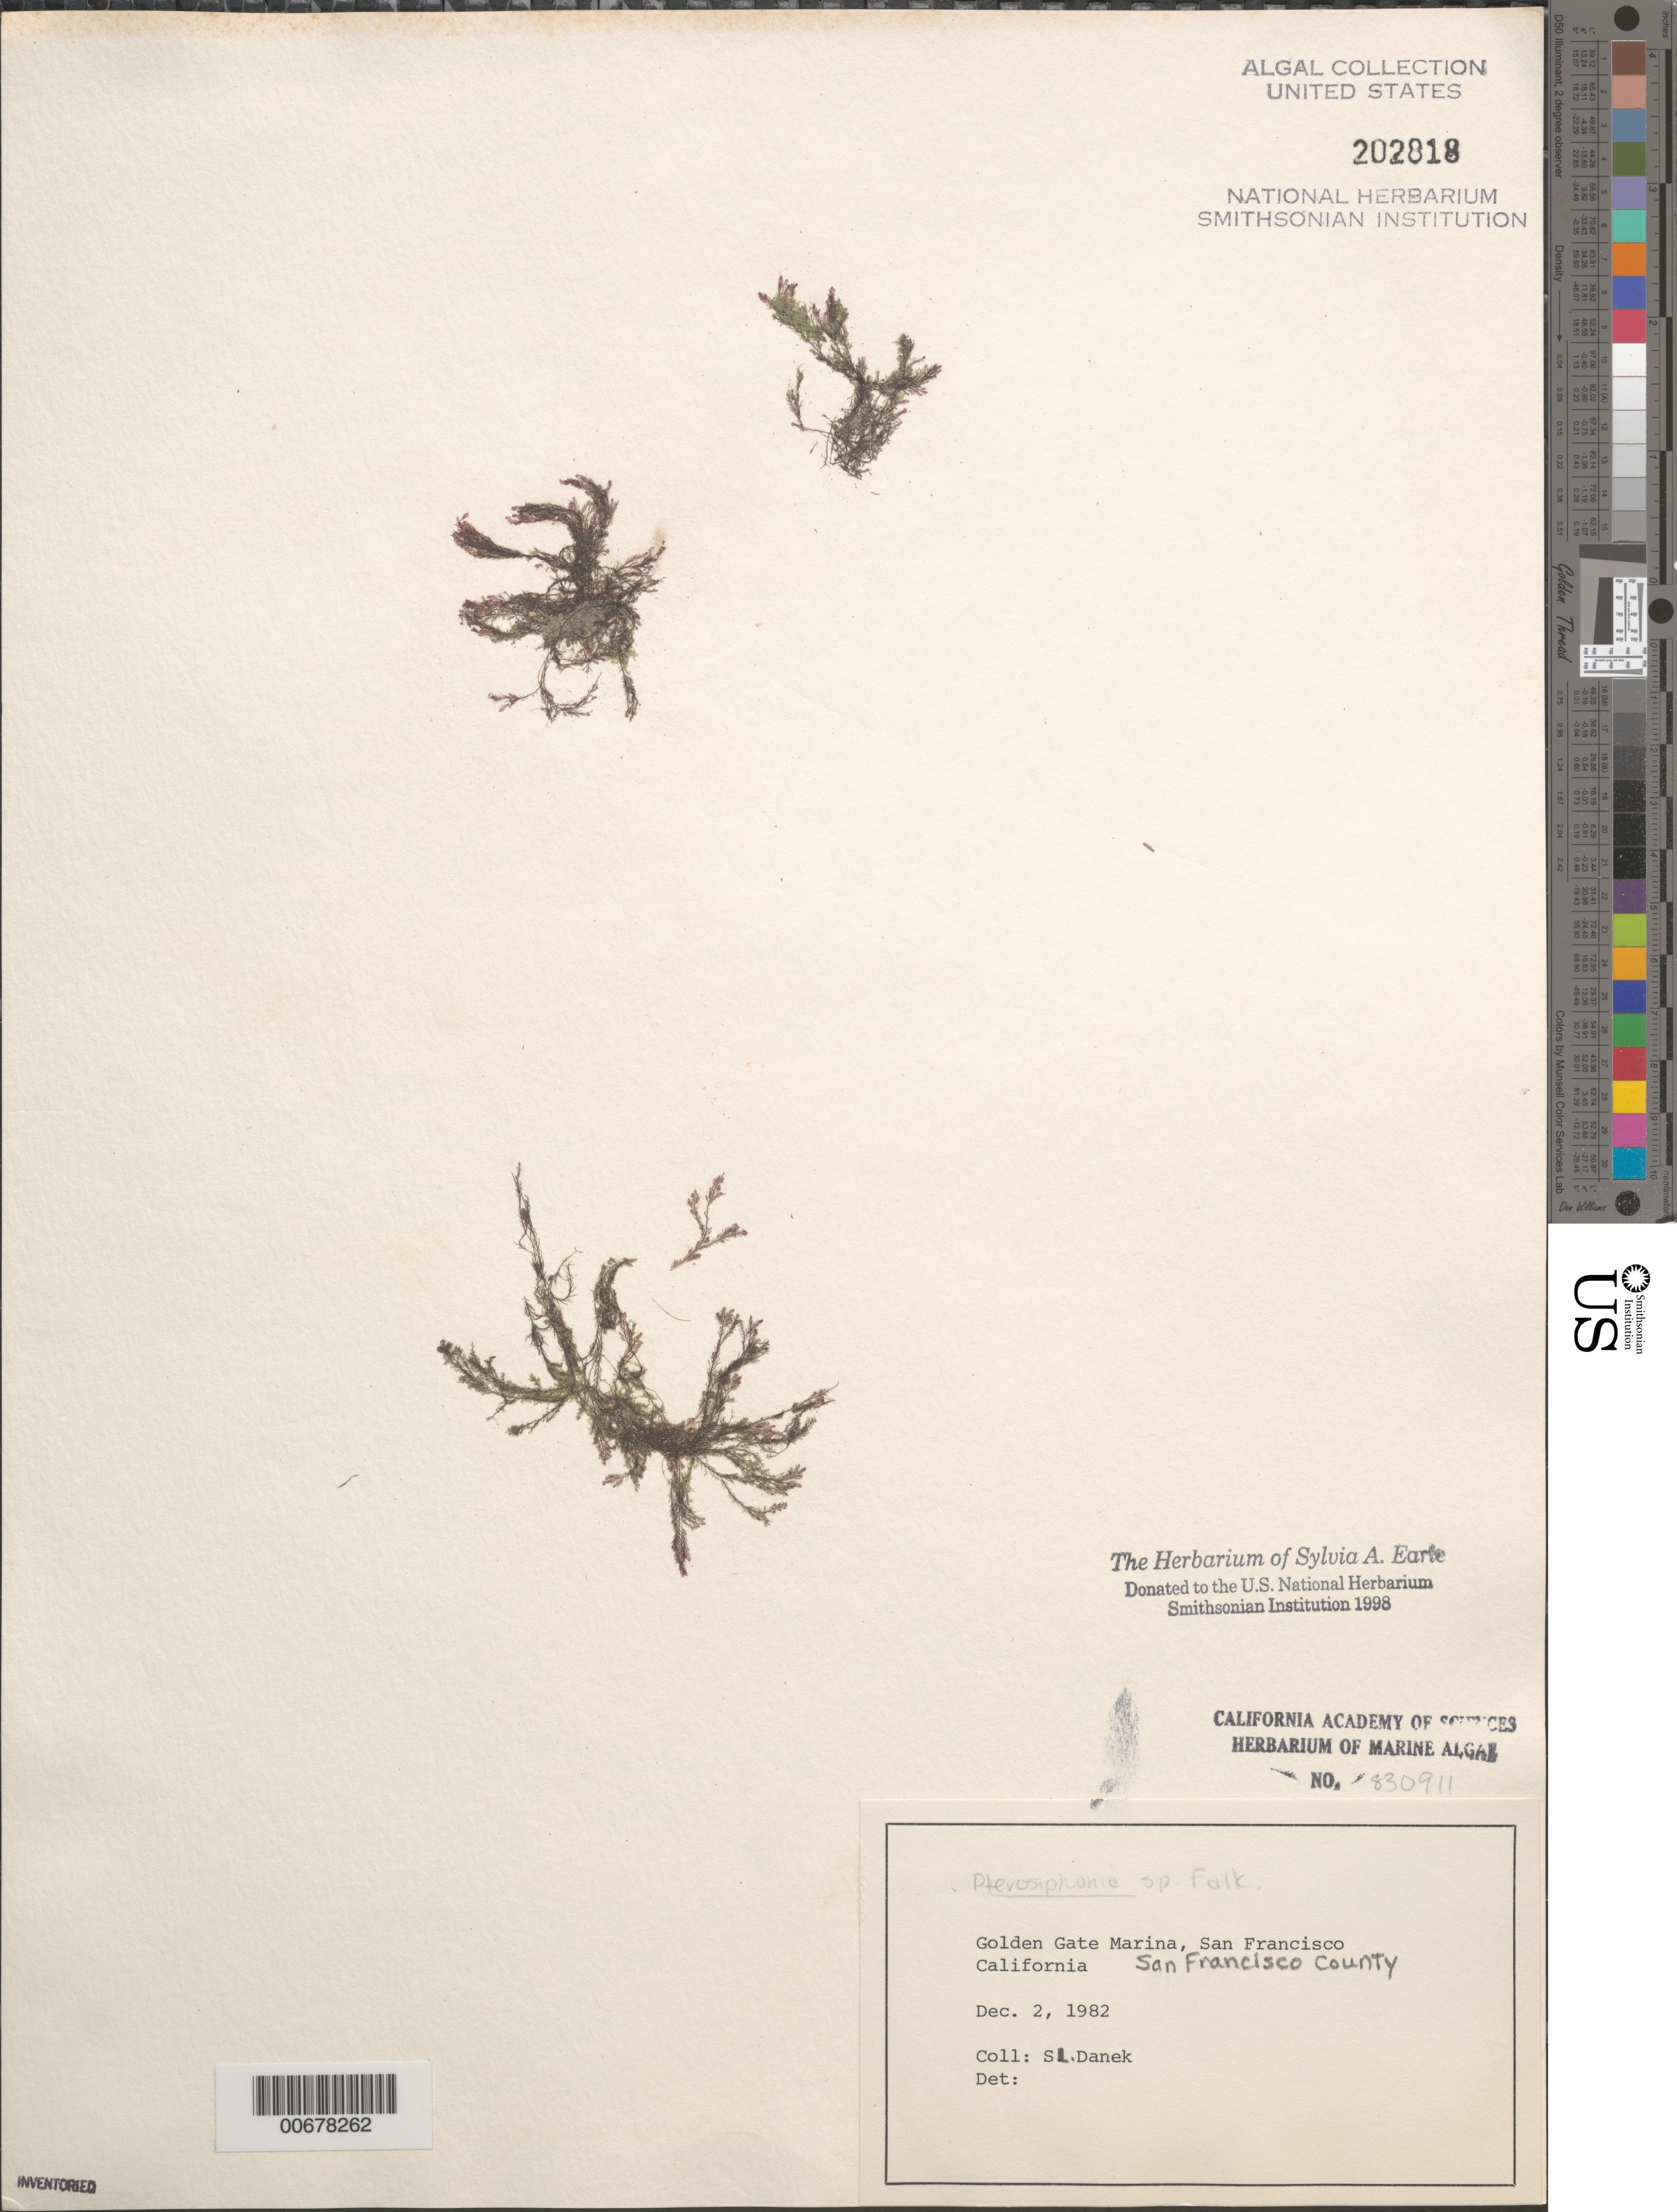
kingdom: Plantae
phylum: Rhodophyta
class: Florideophyceae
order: Ceramiales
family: Rhodomelaceae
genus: Pterosiphonia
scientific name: Pterosiphonia sp.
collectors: S. Danek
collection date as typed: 02 Dec 1982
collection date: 1982-12-02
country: United States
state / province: California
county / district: San Francisco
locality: San Francisco, Golden Gate Marina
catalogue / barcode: US 202818